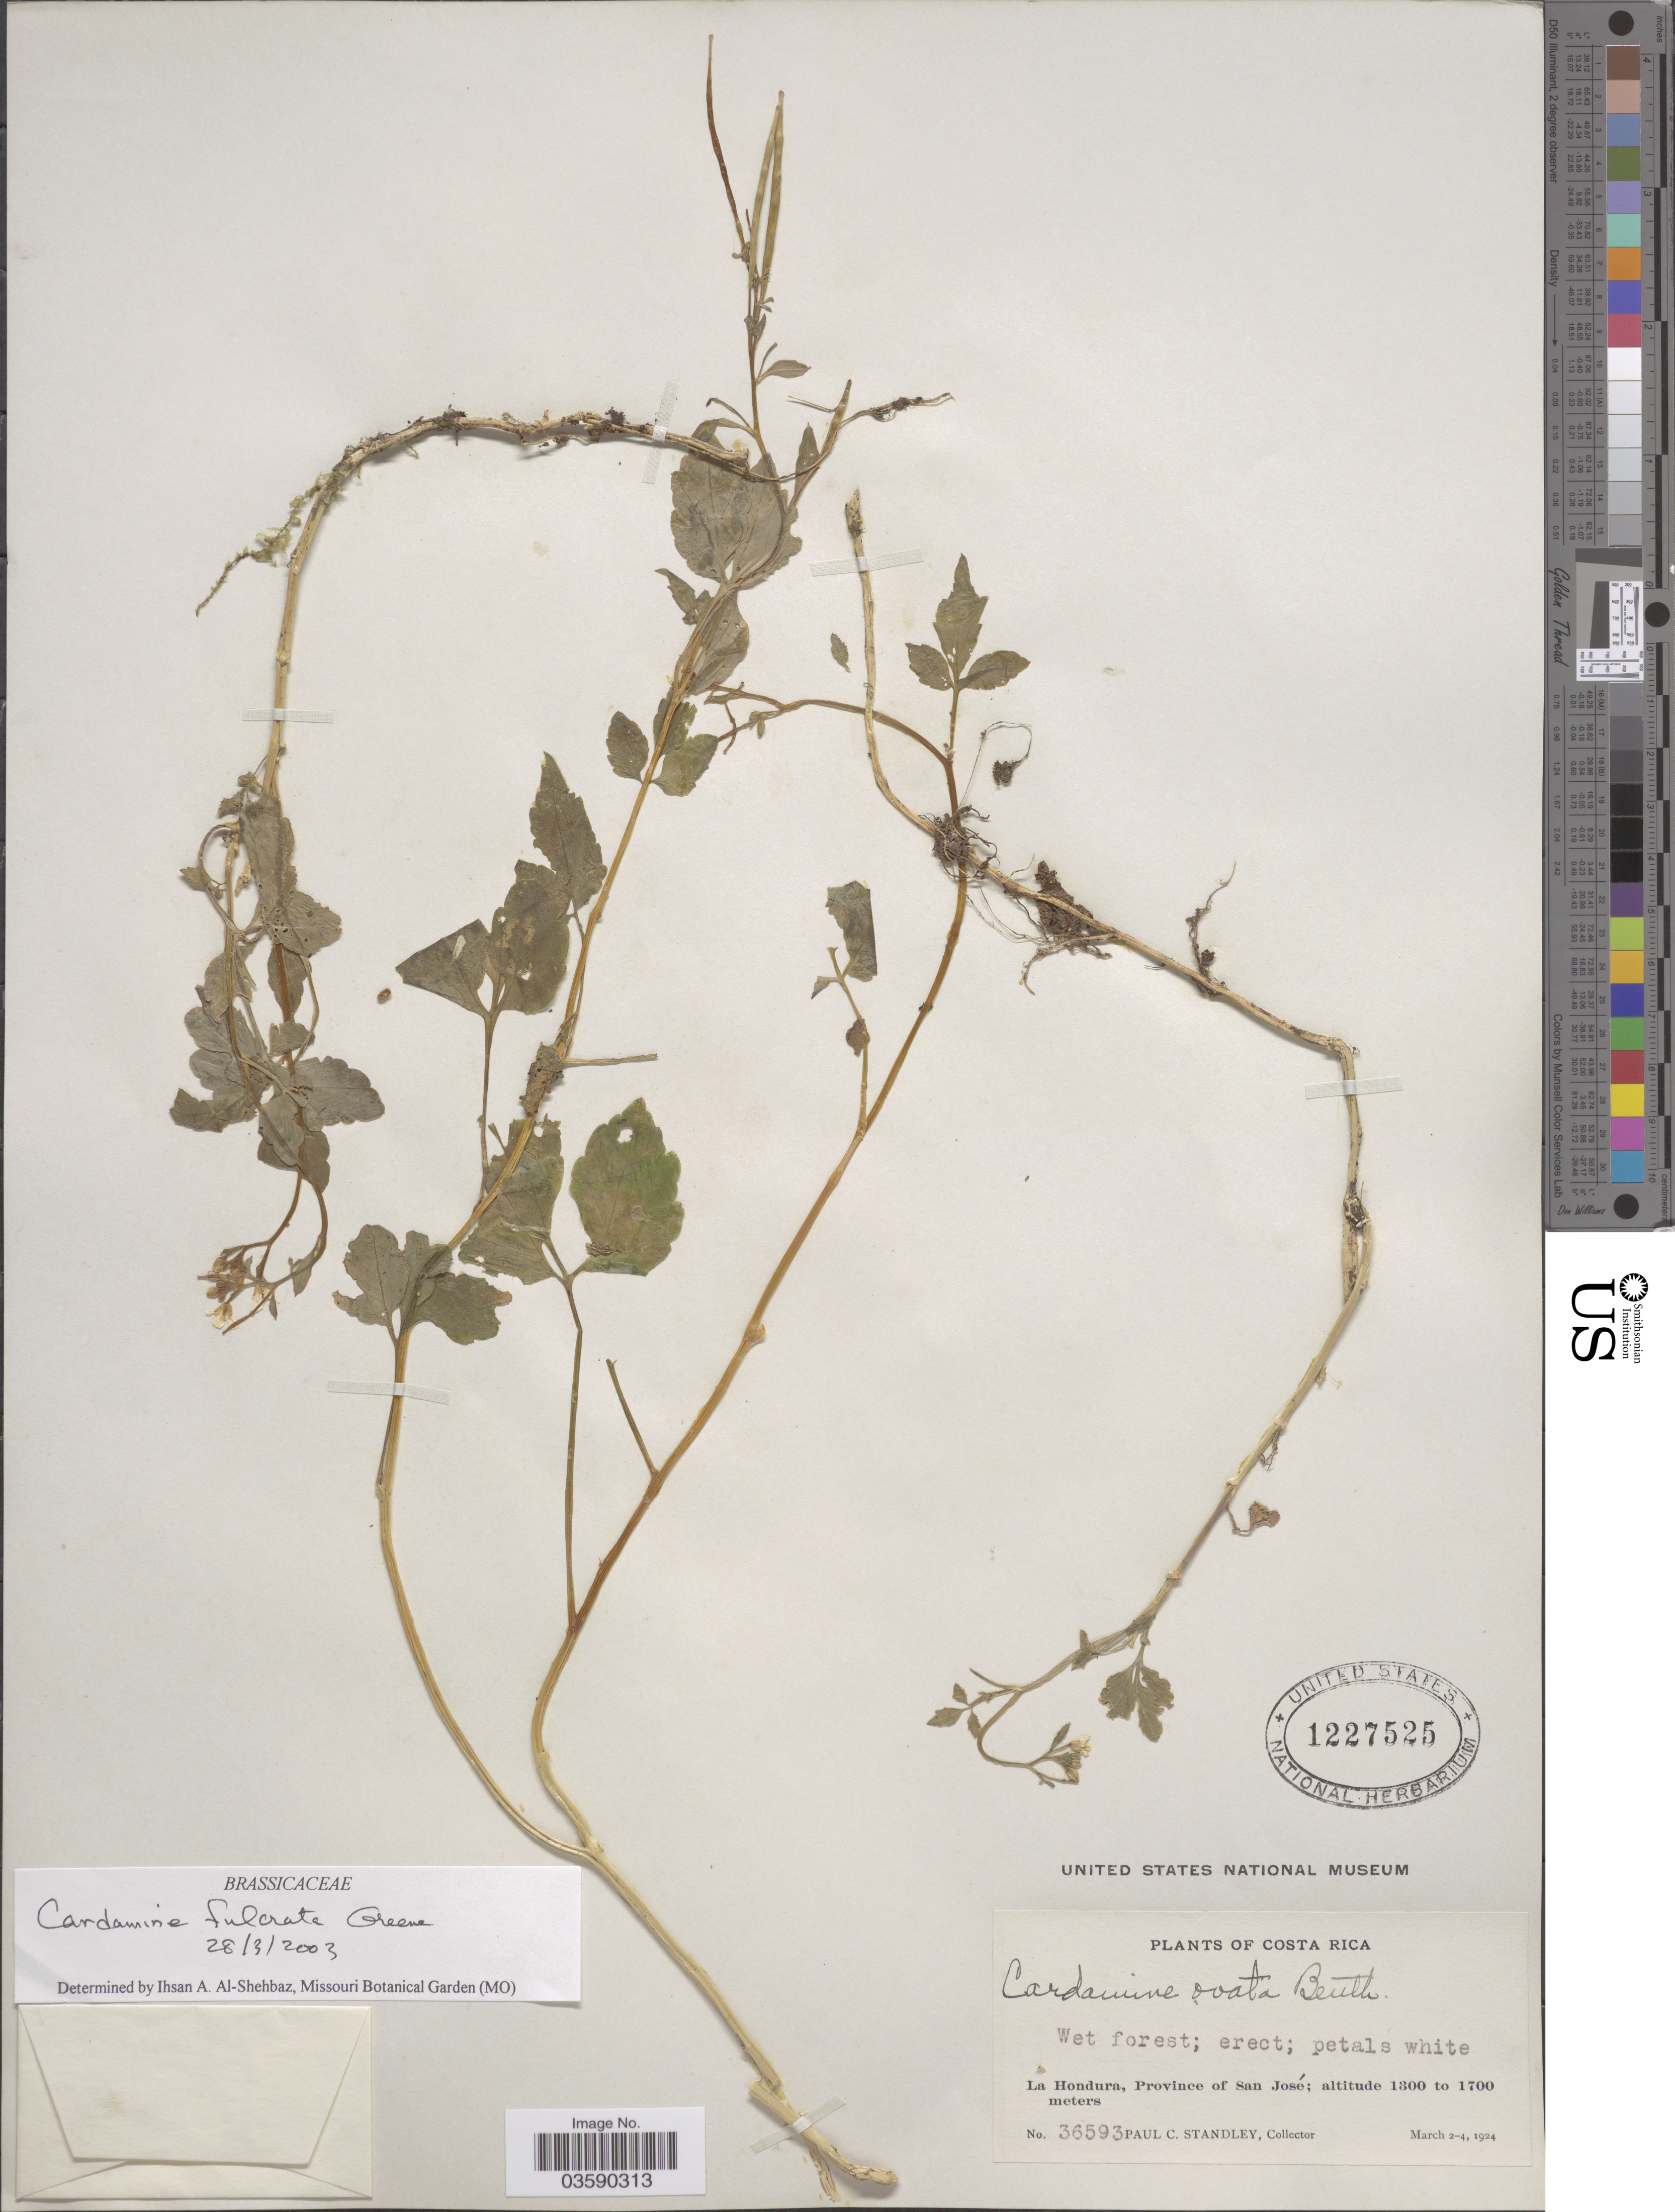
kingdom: Plantae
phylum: Tracheophyta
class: Magnoliopsida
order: Brassicales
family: Brassicaceae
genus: Cardamine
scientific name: Cardamine fulcrata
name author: Greene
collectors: P. C. Standley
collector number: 36593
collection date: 1924-03-02/1924-03-04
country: Costa Rica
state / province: San José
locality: La Hondura.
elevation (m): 1300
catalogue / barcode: US 1227525